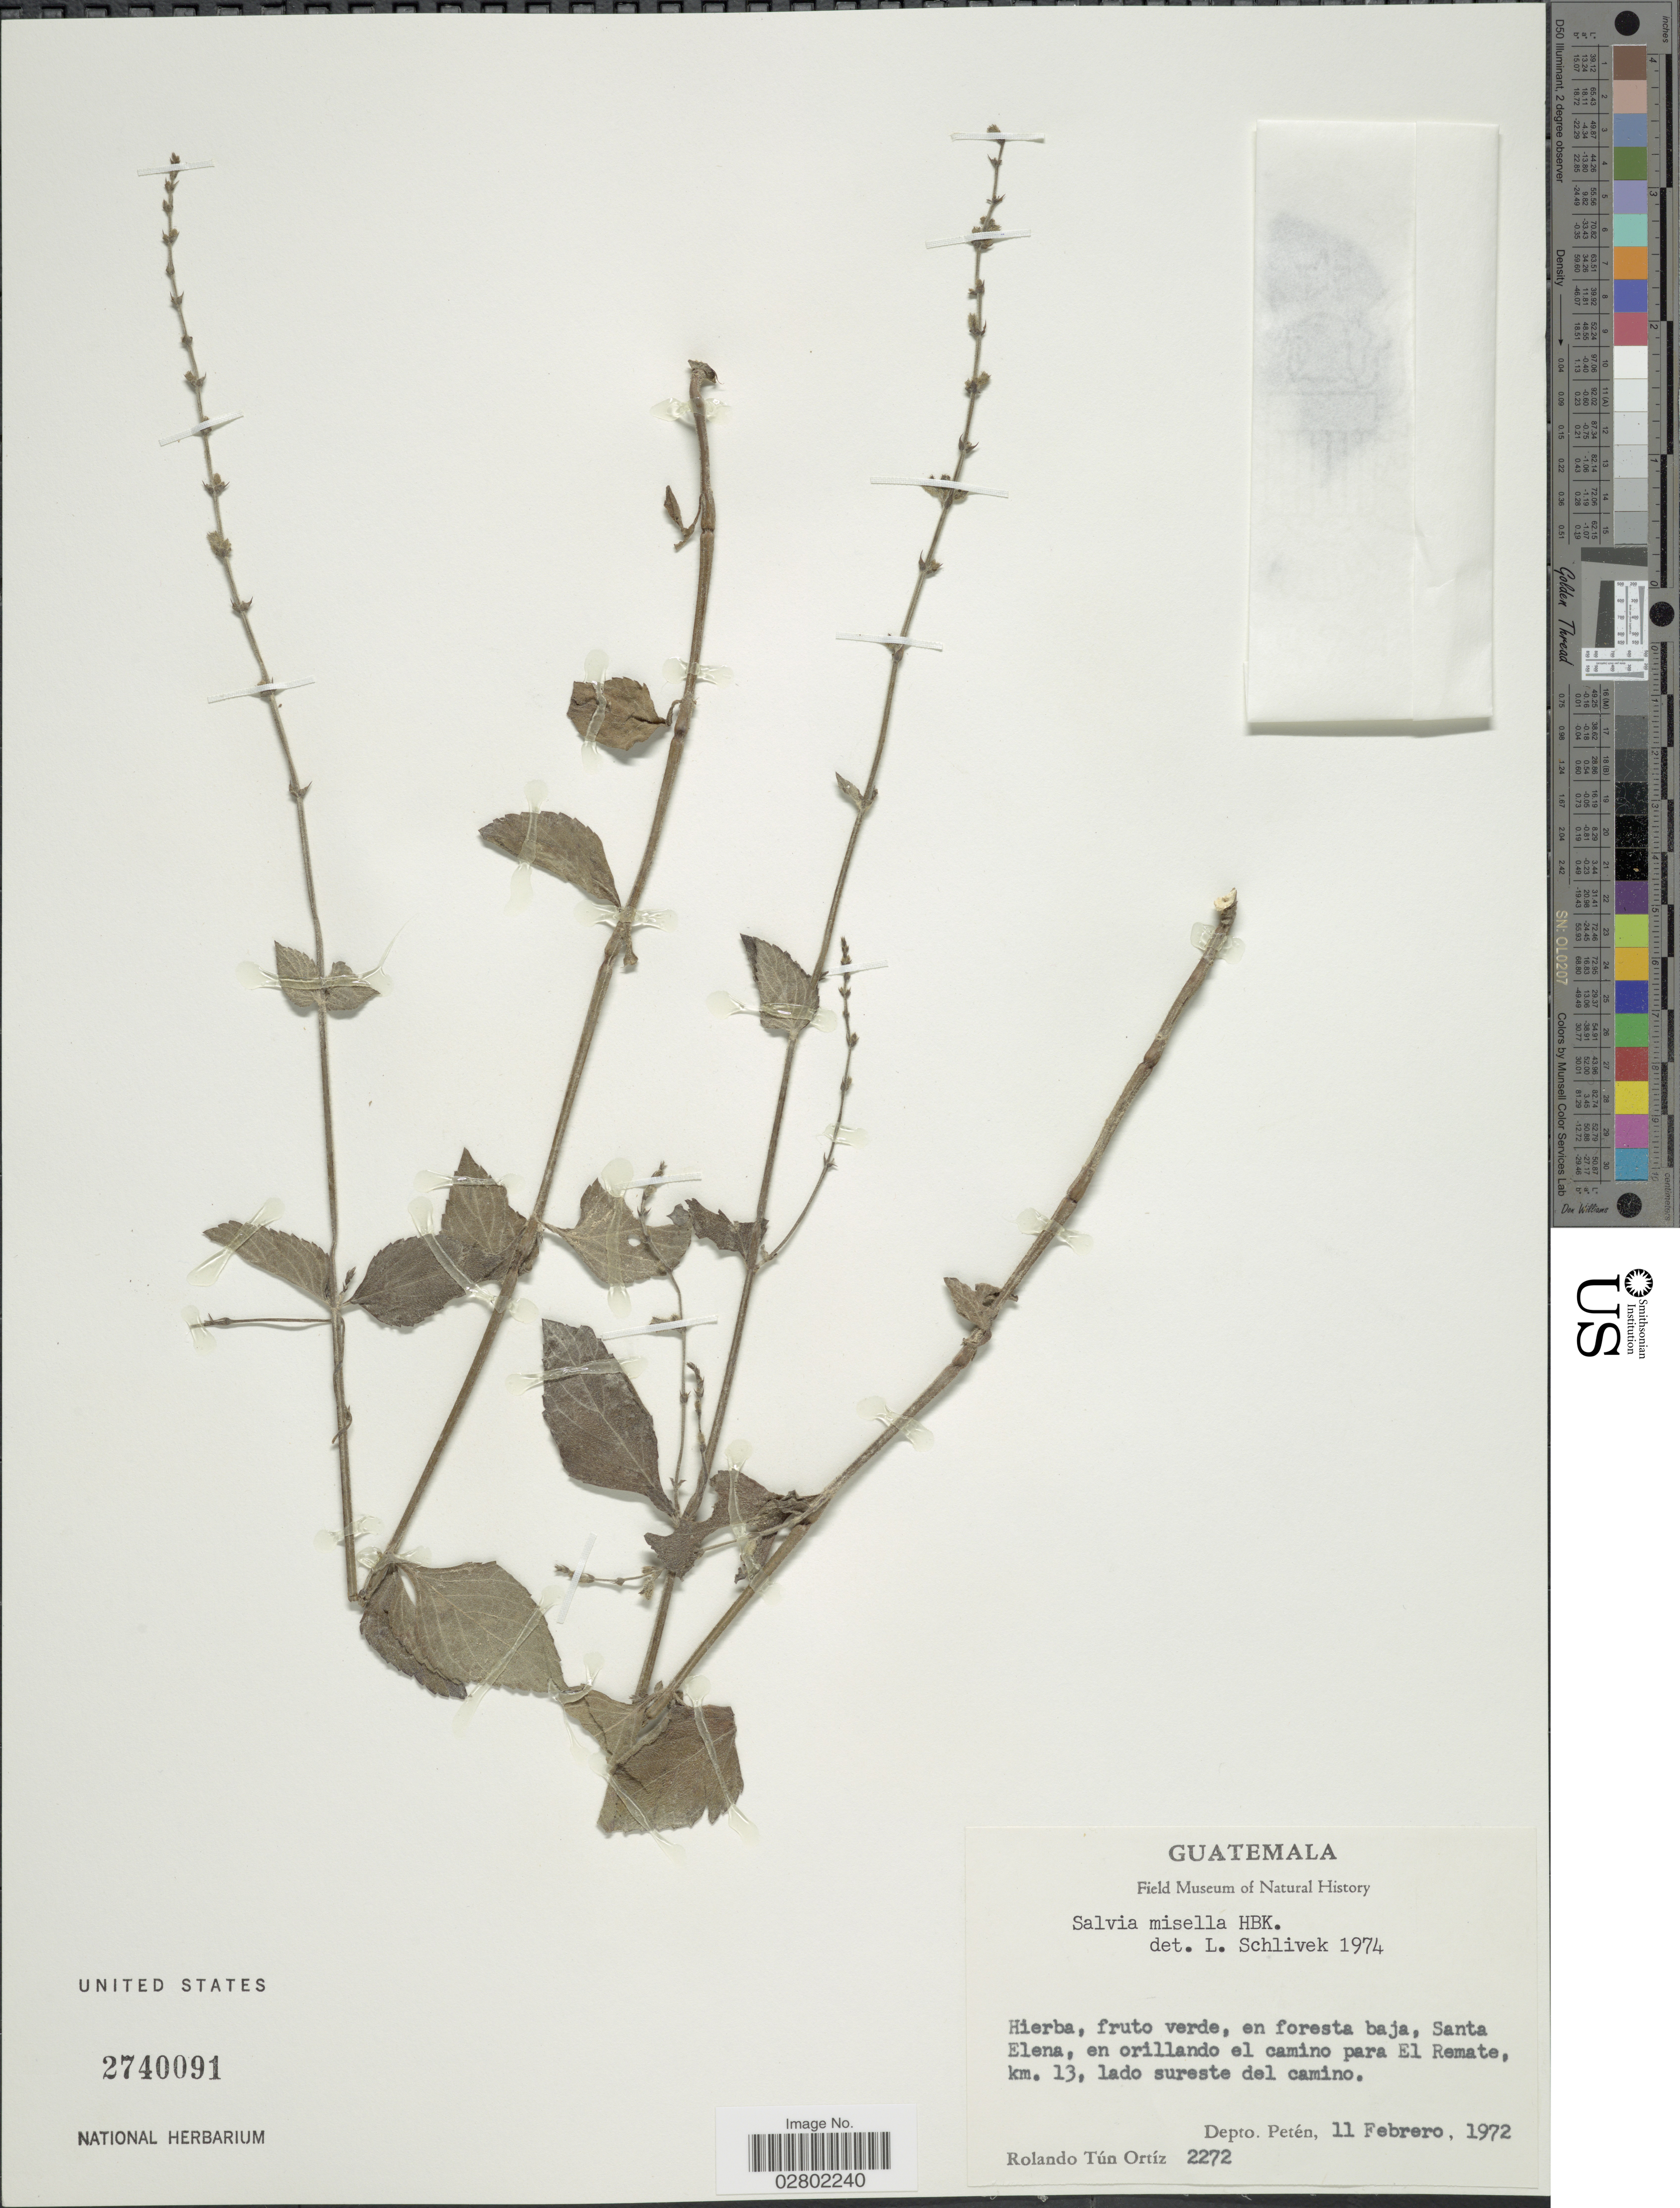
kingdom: Plantae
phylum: Tracheophyta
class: Magnoliopsida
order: Lamiales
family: Lamiaceae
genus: Salvia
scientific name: Salvia misella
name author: Kunth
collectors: R. T. Ortíz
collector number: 2272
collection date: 1972-02-11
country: Guatemala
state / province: El Petén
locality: En orillando el camino para El Remate, km. 13, lado sureste del camino, Depto. Petén.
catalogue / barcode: US 2740091